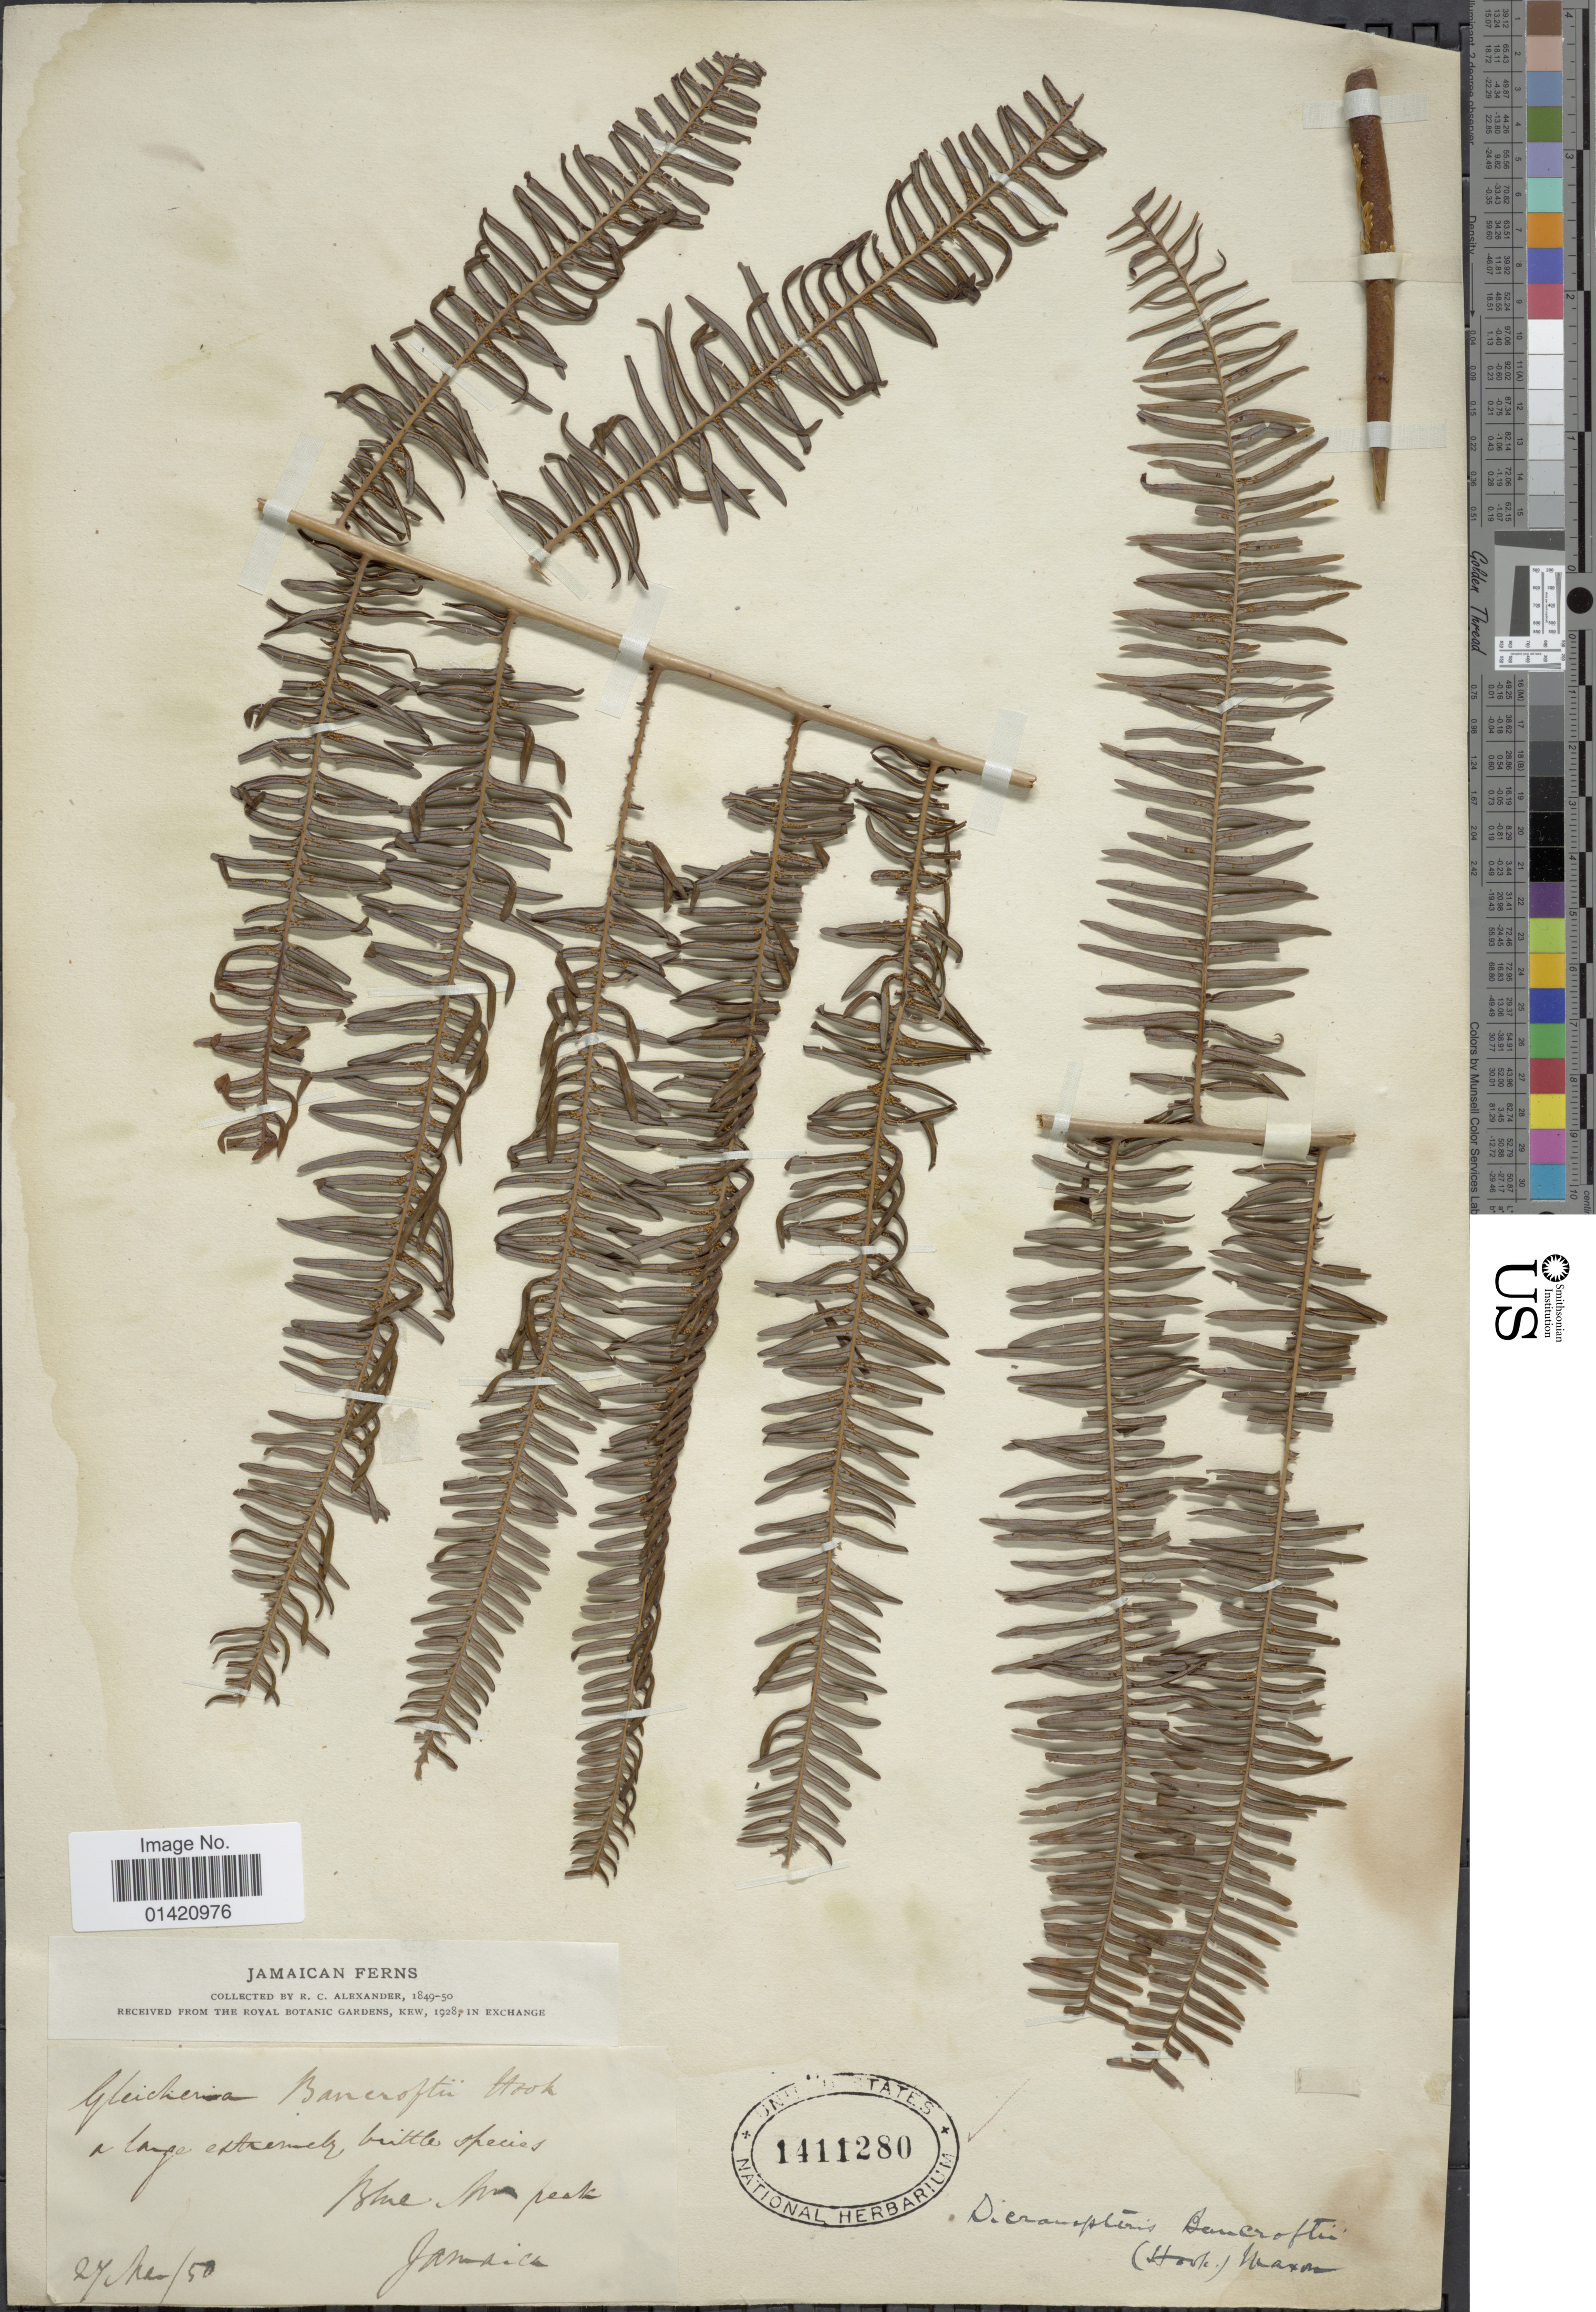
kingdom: Plantae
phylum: Tracheophyta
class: Polypodiopsida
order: Gleicheniales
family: Gleicheniaceae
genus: Diplopterygium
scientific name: Diplopterygium bancroftii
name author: (Hook.) A.R. Sm.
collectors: R. C. Alexander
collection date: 1850-05-27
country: Jamaica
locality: Blue Ms peak. [interpreted]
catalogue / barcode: US 1411280